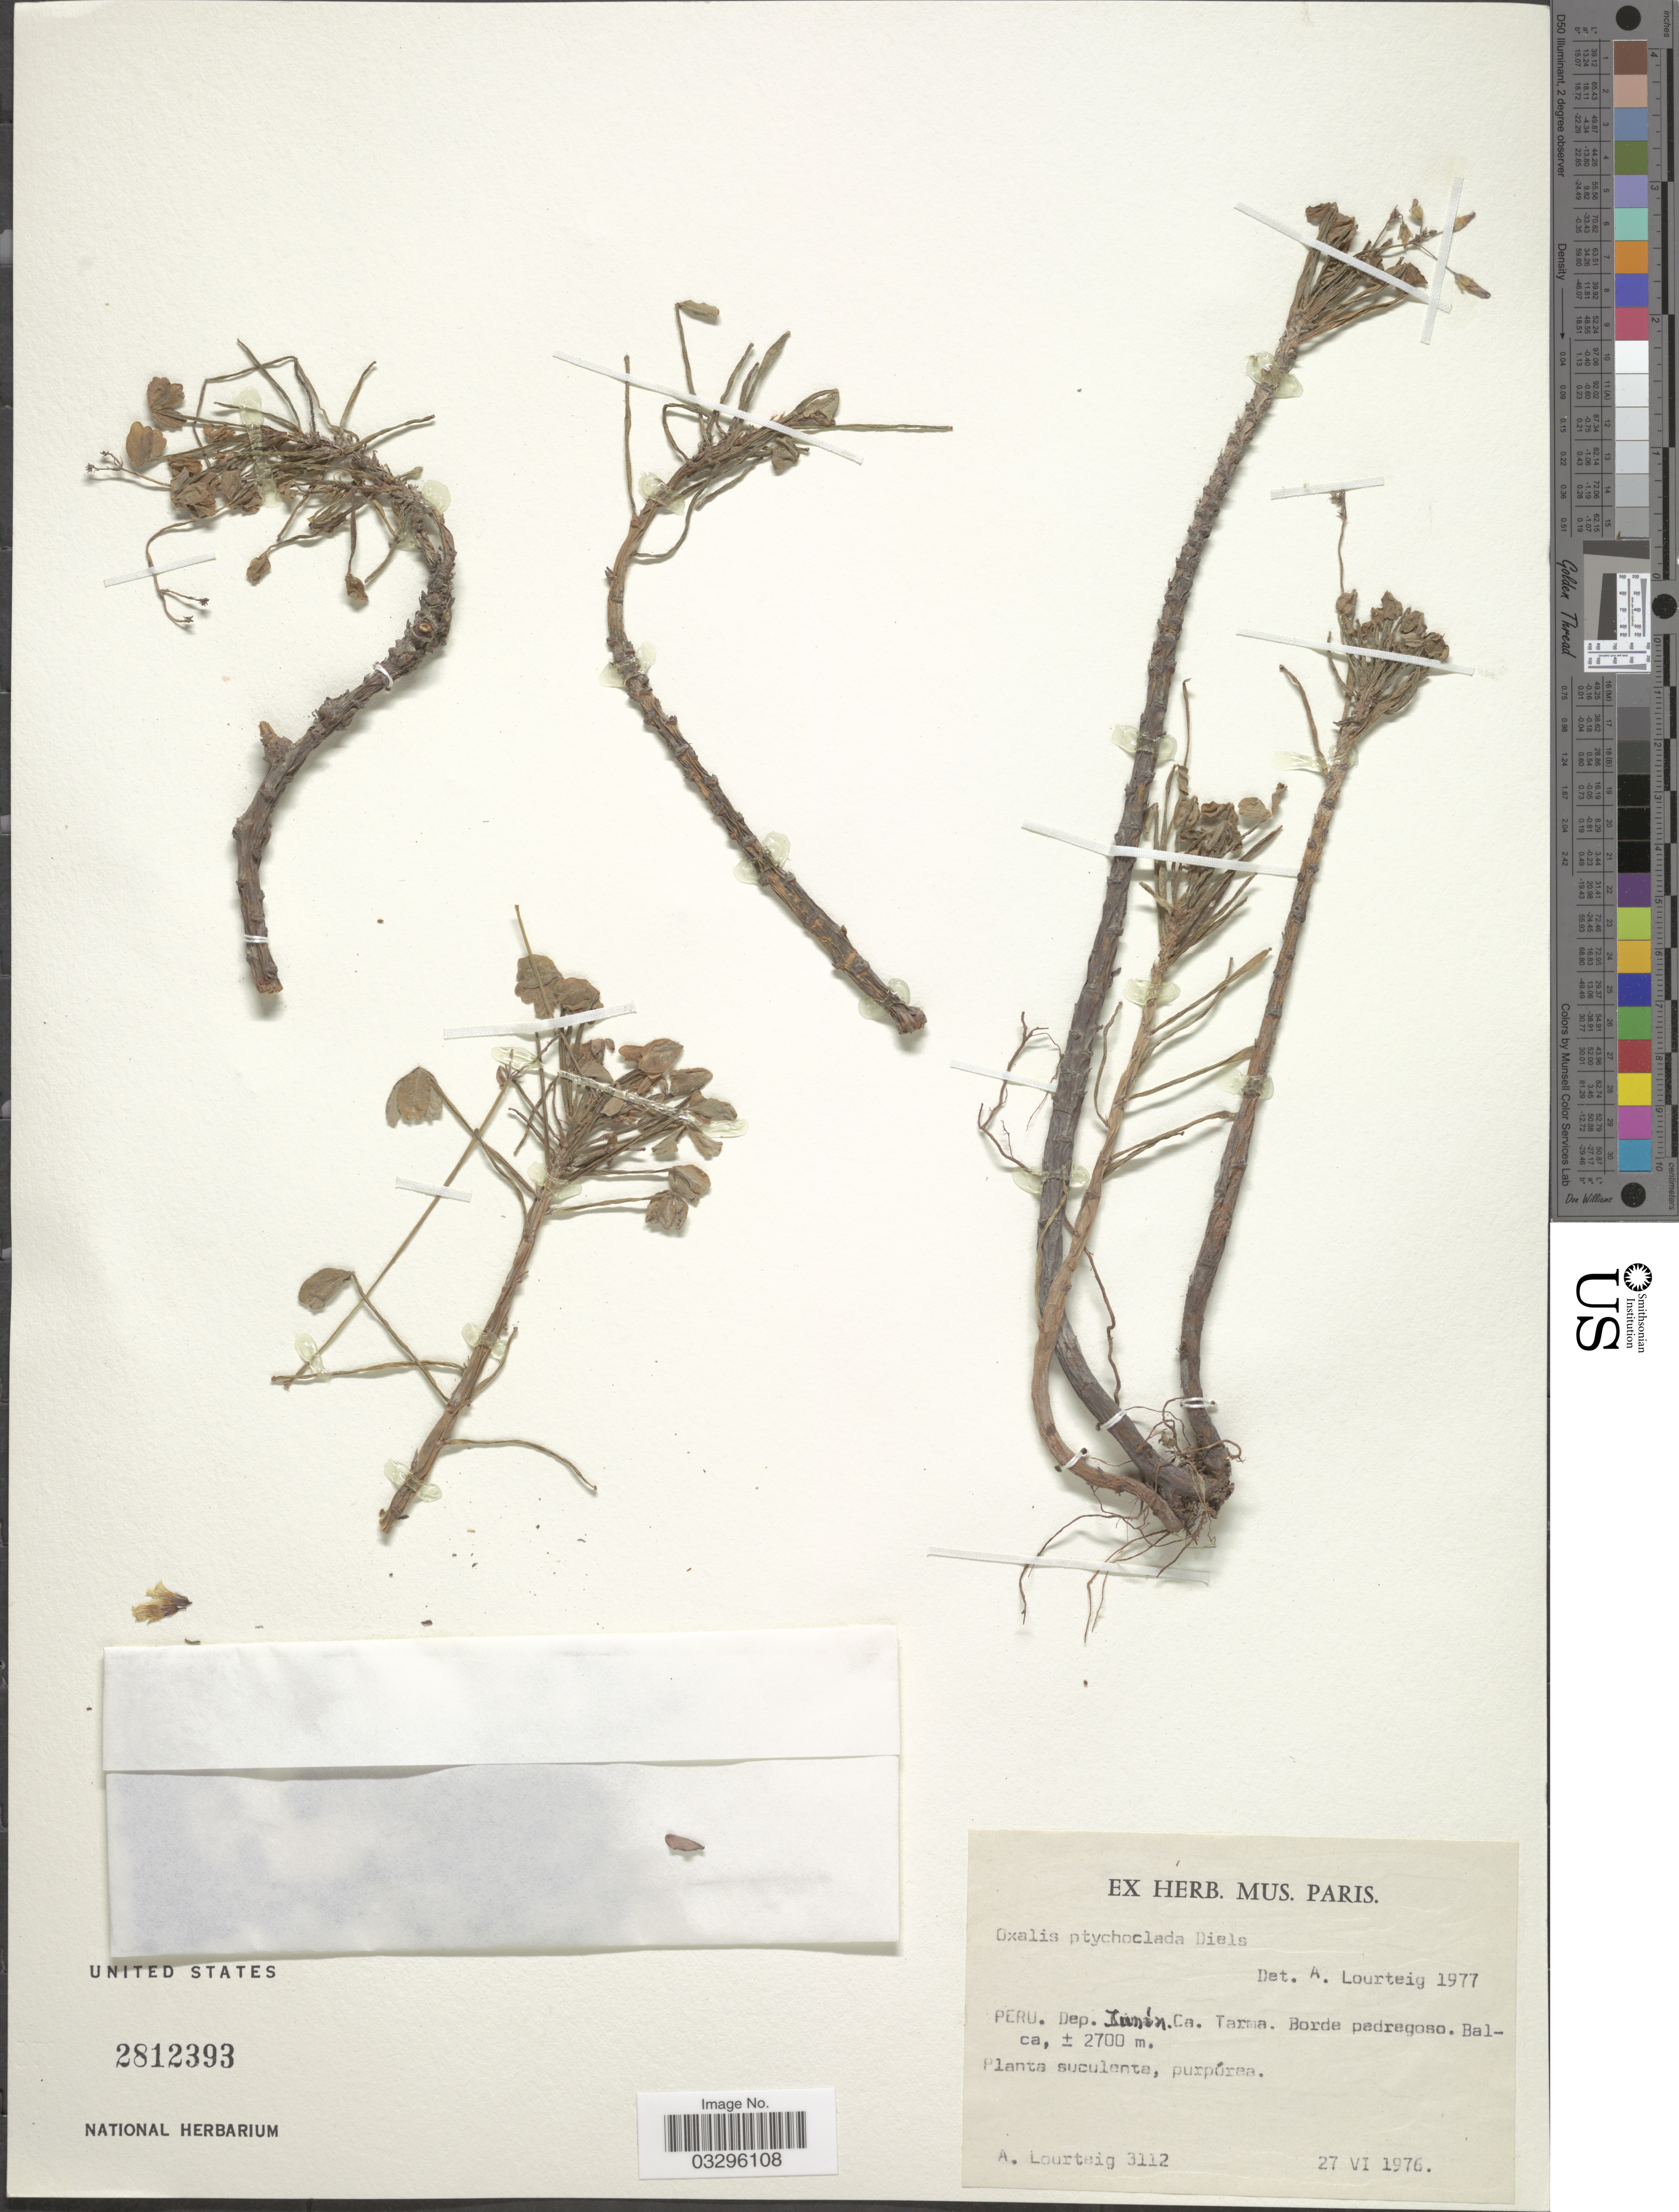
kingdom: Plantae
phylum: Tracheophyta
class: Magnoliopsida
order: Oxalidales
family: Oxalidaceae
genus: Oxalis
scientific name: Oxalis ptychoclada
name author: Diels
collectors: A. Lourteig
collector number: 3112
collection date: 1976-06-27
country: Peru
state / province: Junín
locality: Ca. Tarma.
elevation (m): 2700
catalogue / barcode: US 2812393